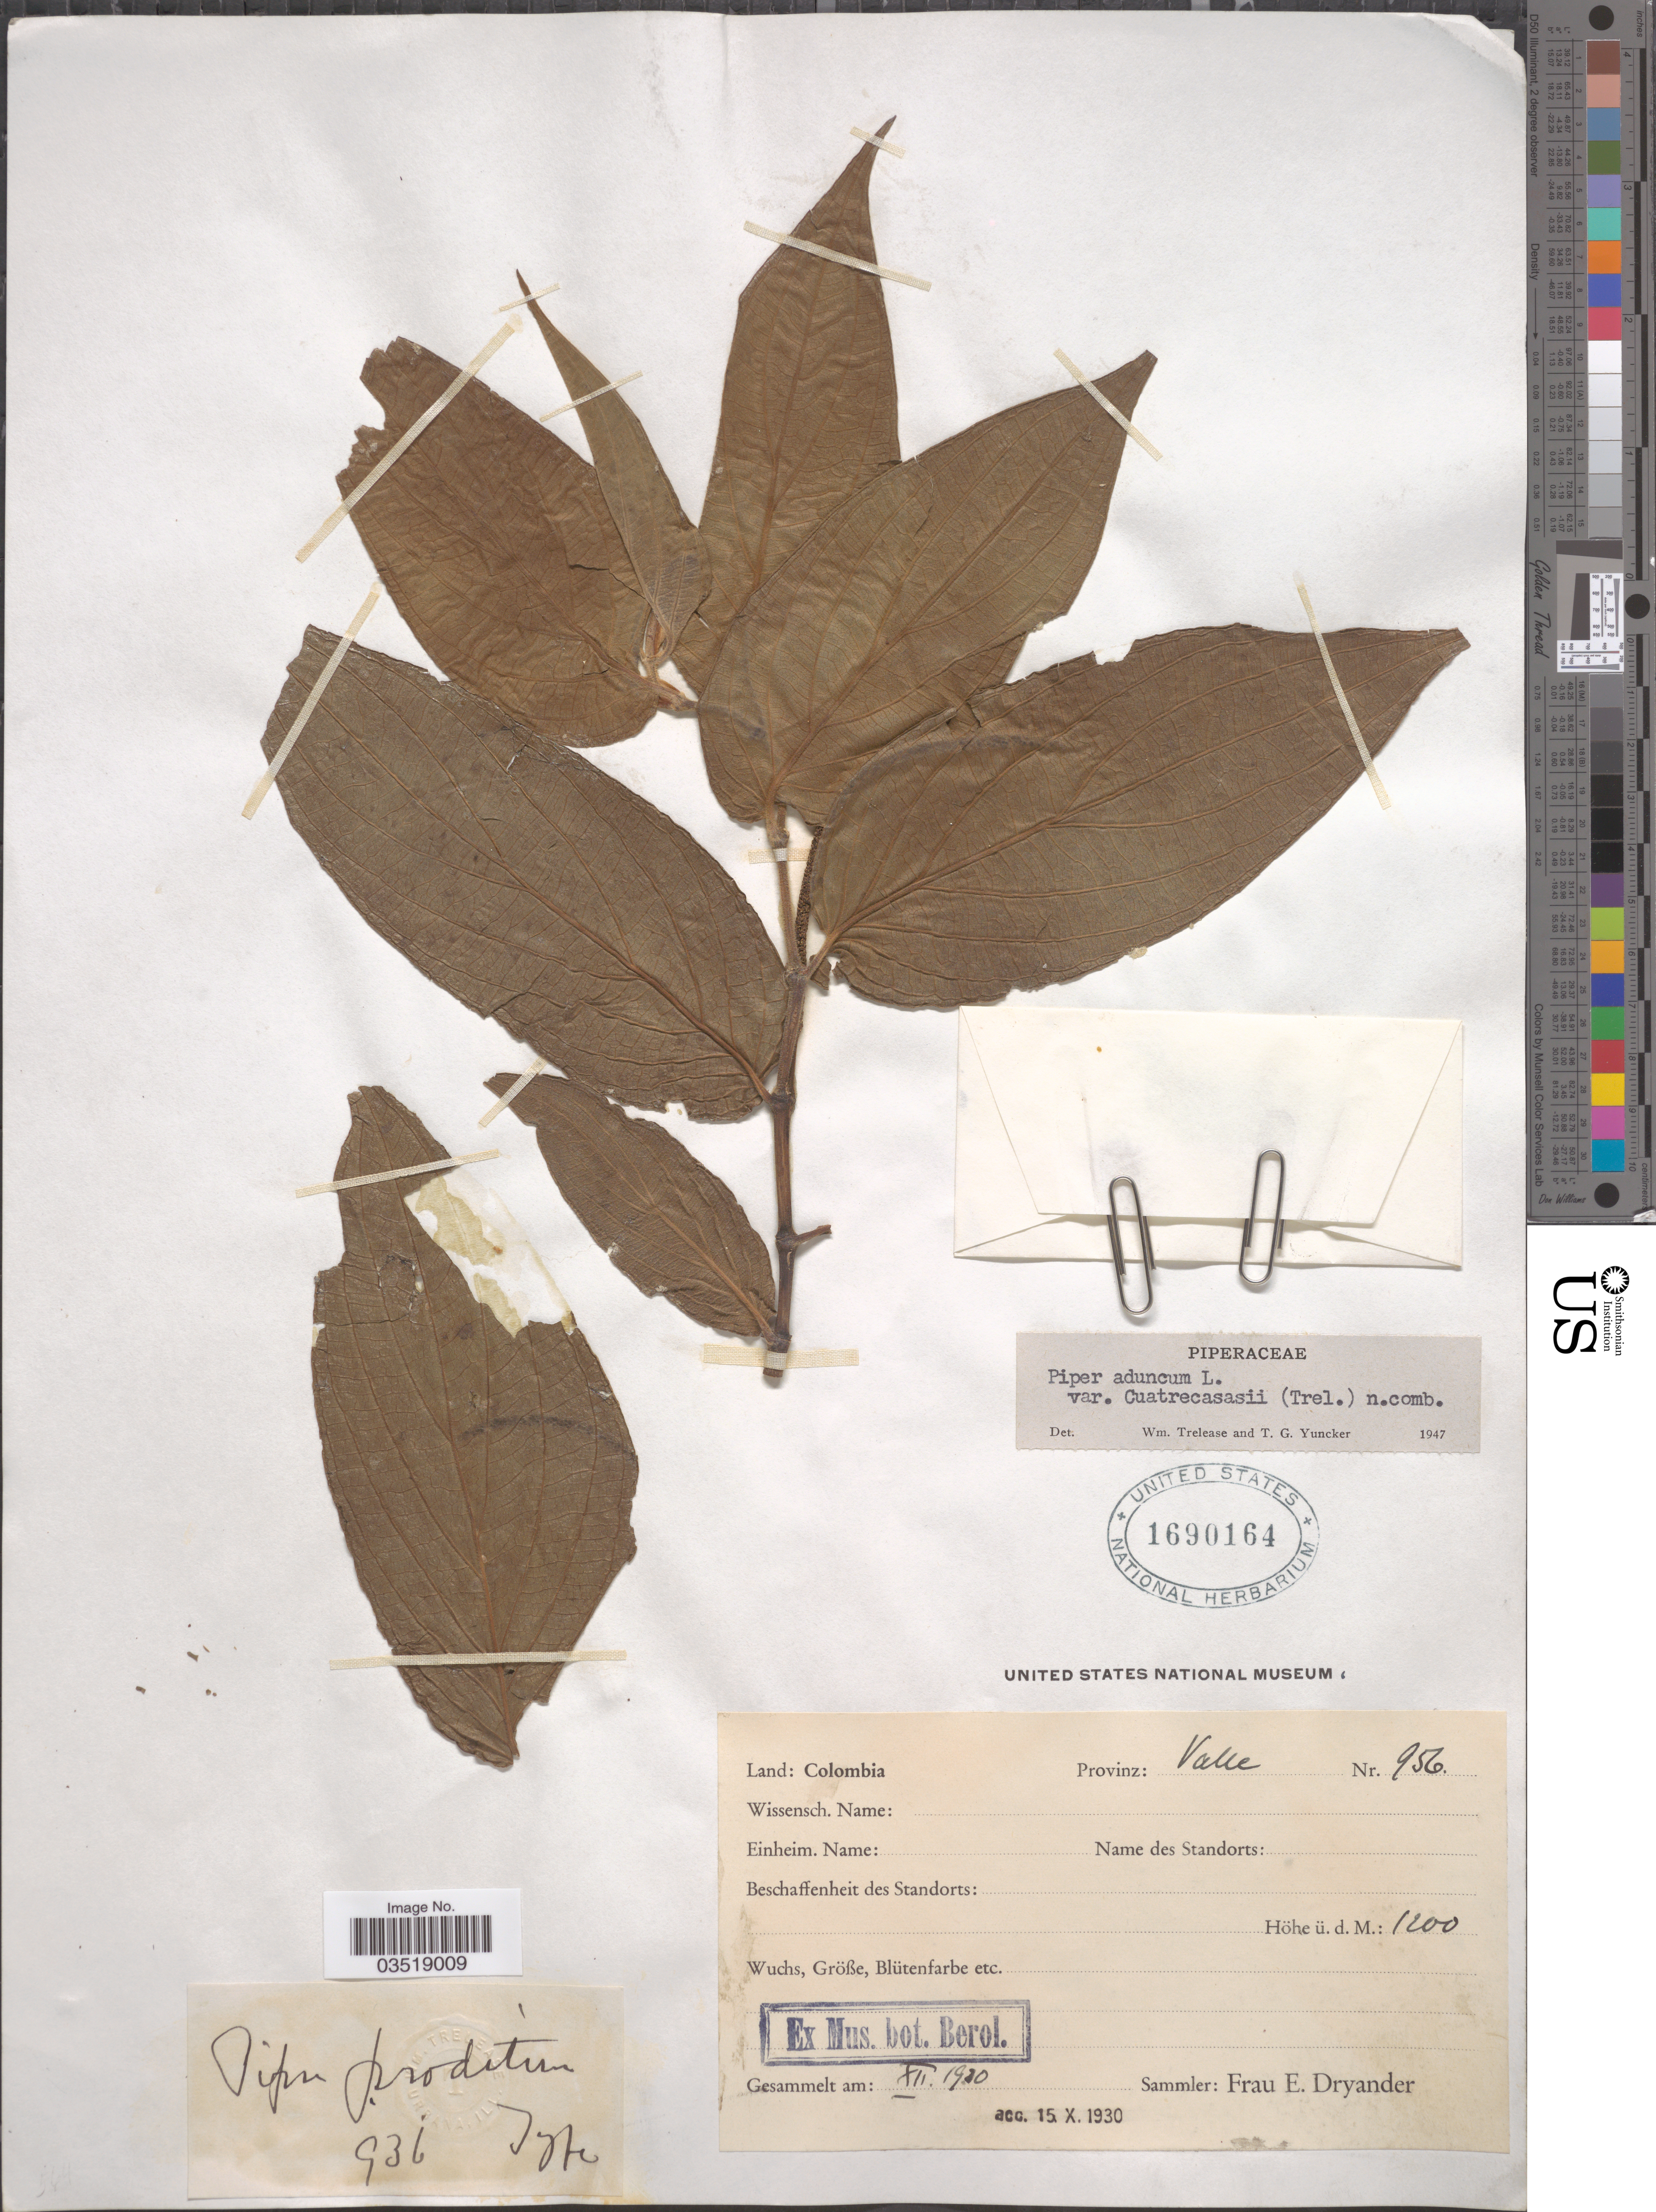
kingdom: Plantae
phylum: Tracheophyta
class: Magnoliopsida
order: Piperales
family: Piperaceae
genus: Piper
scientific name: Piper aduncum var. aduncum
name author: L.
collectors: F. Dryander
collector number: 956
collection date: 1920-12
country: Colombia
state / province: Valle del Cauca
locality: Provinz: Valle.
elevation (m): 1200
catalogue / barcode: US 1690164